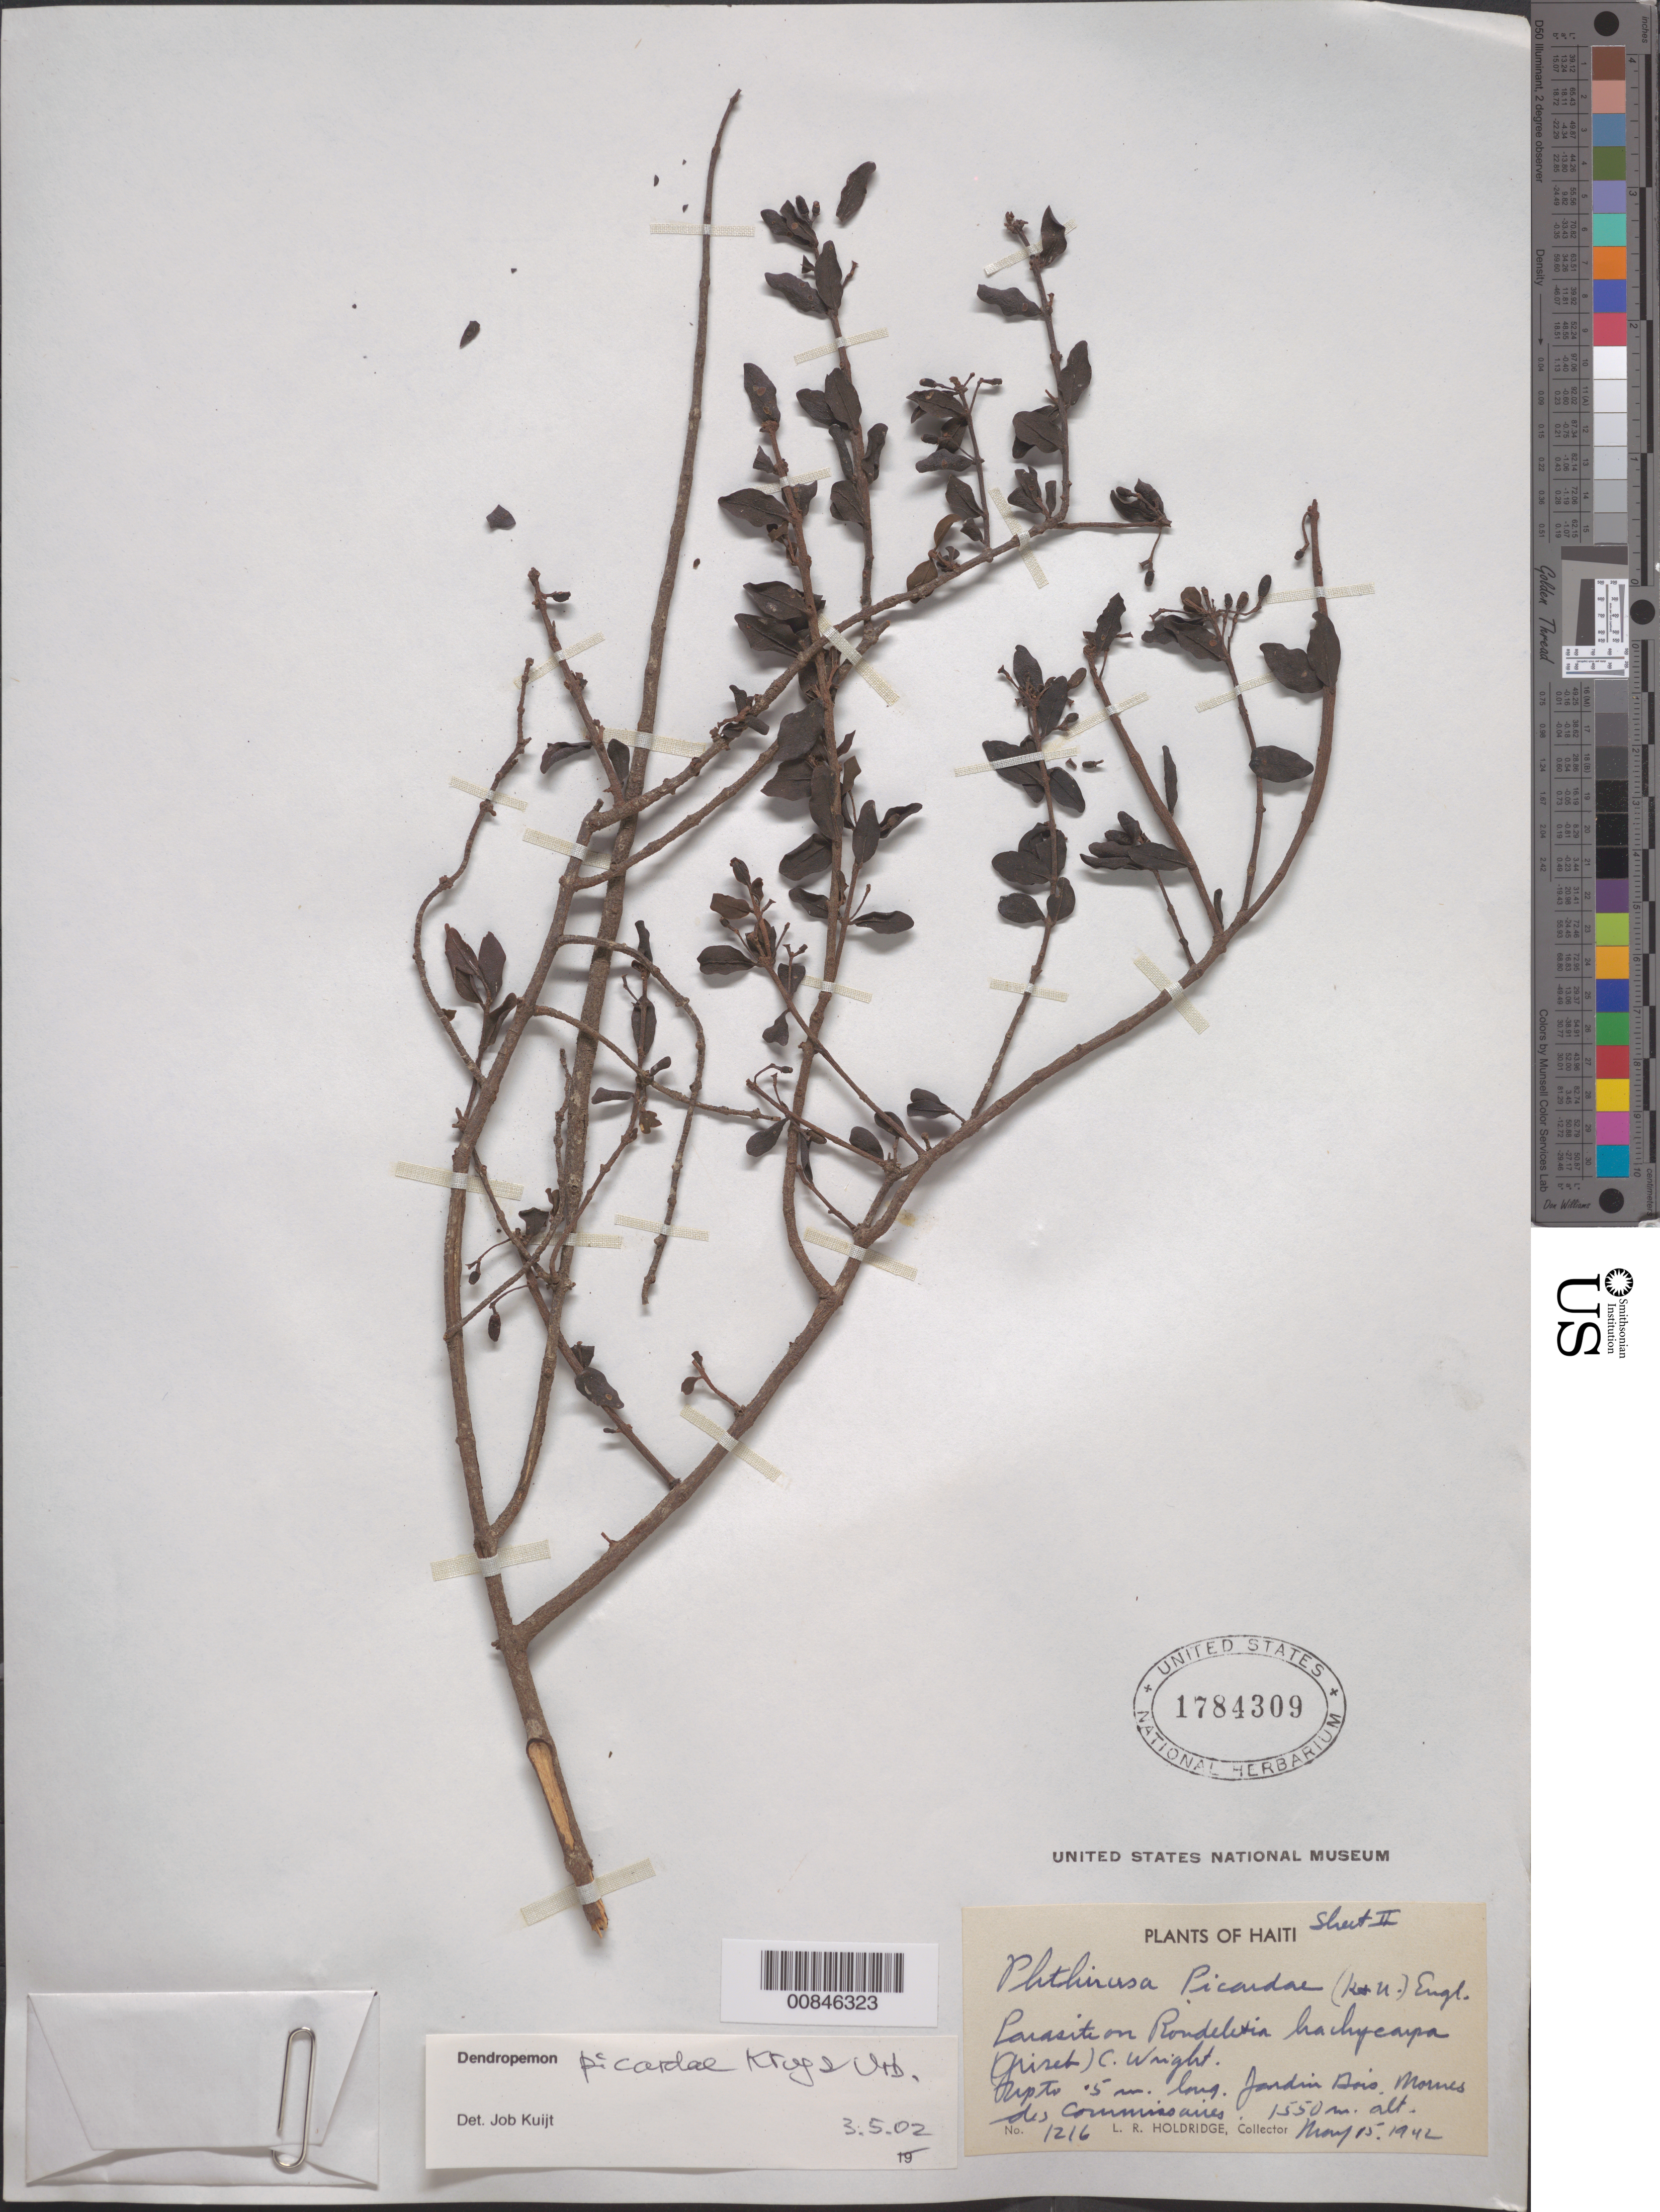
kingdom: Plantae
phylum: Tracheophyta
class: Magnoliopsida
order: Santalales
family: Loranthaceae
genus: Dendropemon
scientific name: Dendropemon picardae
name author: Krug & Urb.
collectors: L. Holdridge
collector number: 1216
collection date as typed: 15 May 1942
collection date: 1942-05-15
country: Haiti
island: Hispaniola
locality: Jardin Bois, Mornes des Commissaires.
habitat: On Rondeletia hachycarpa (Griseb) C. Wright.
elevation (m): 1550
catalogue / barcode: US 1784309